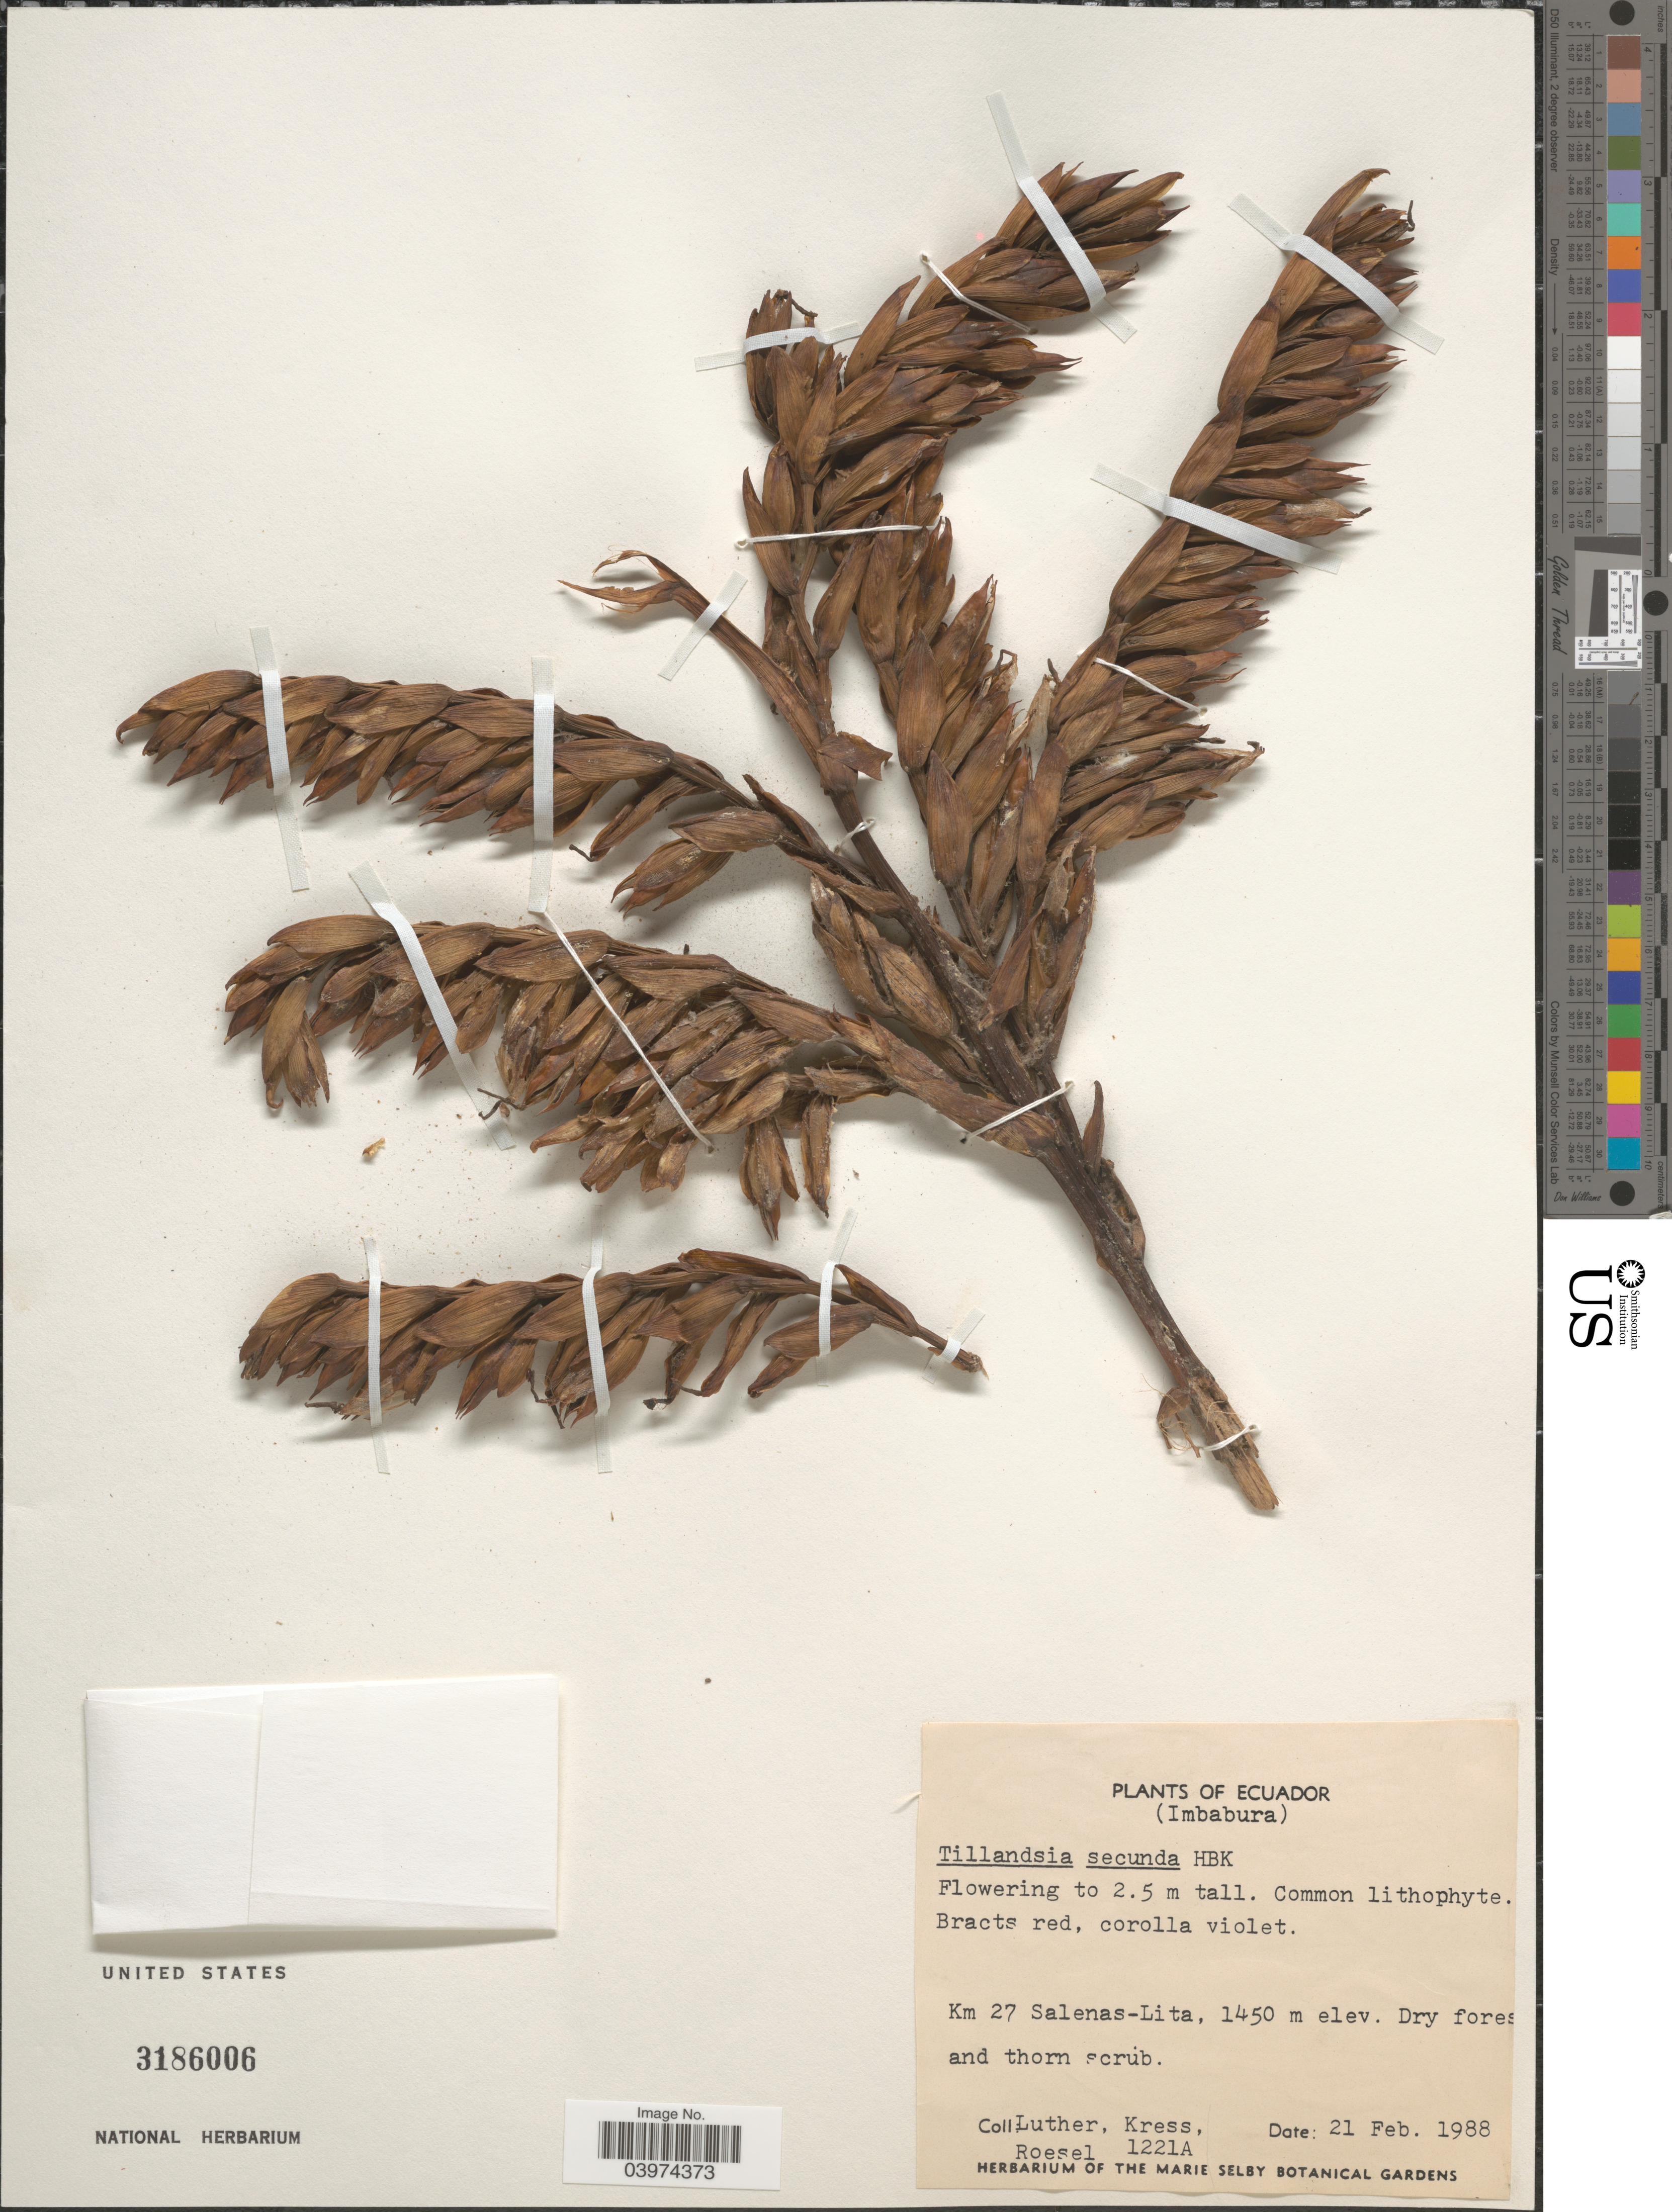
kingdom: Plantae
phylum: Tracheophyta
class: Liliopsida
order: Poales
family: Bromeliaceae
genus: Tillandsia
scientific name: Tillandsia secunda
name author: Kunth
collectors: -- Luther, -- Kress & Roesel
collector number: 1221A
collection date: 1988-02-21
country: Ecuador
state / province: Imbabura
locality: Km 27 Salenas-Lita.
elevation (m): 1450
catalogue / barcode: US 3186006